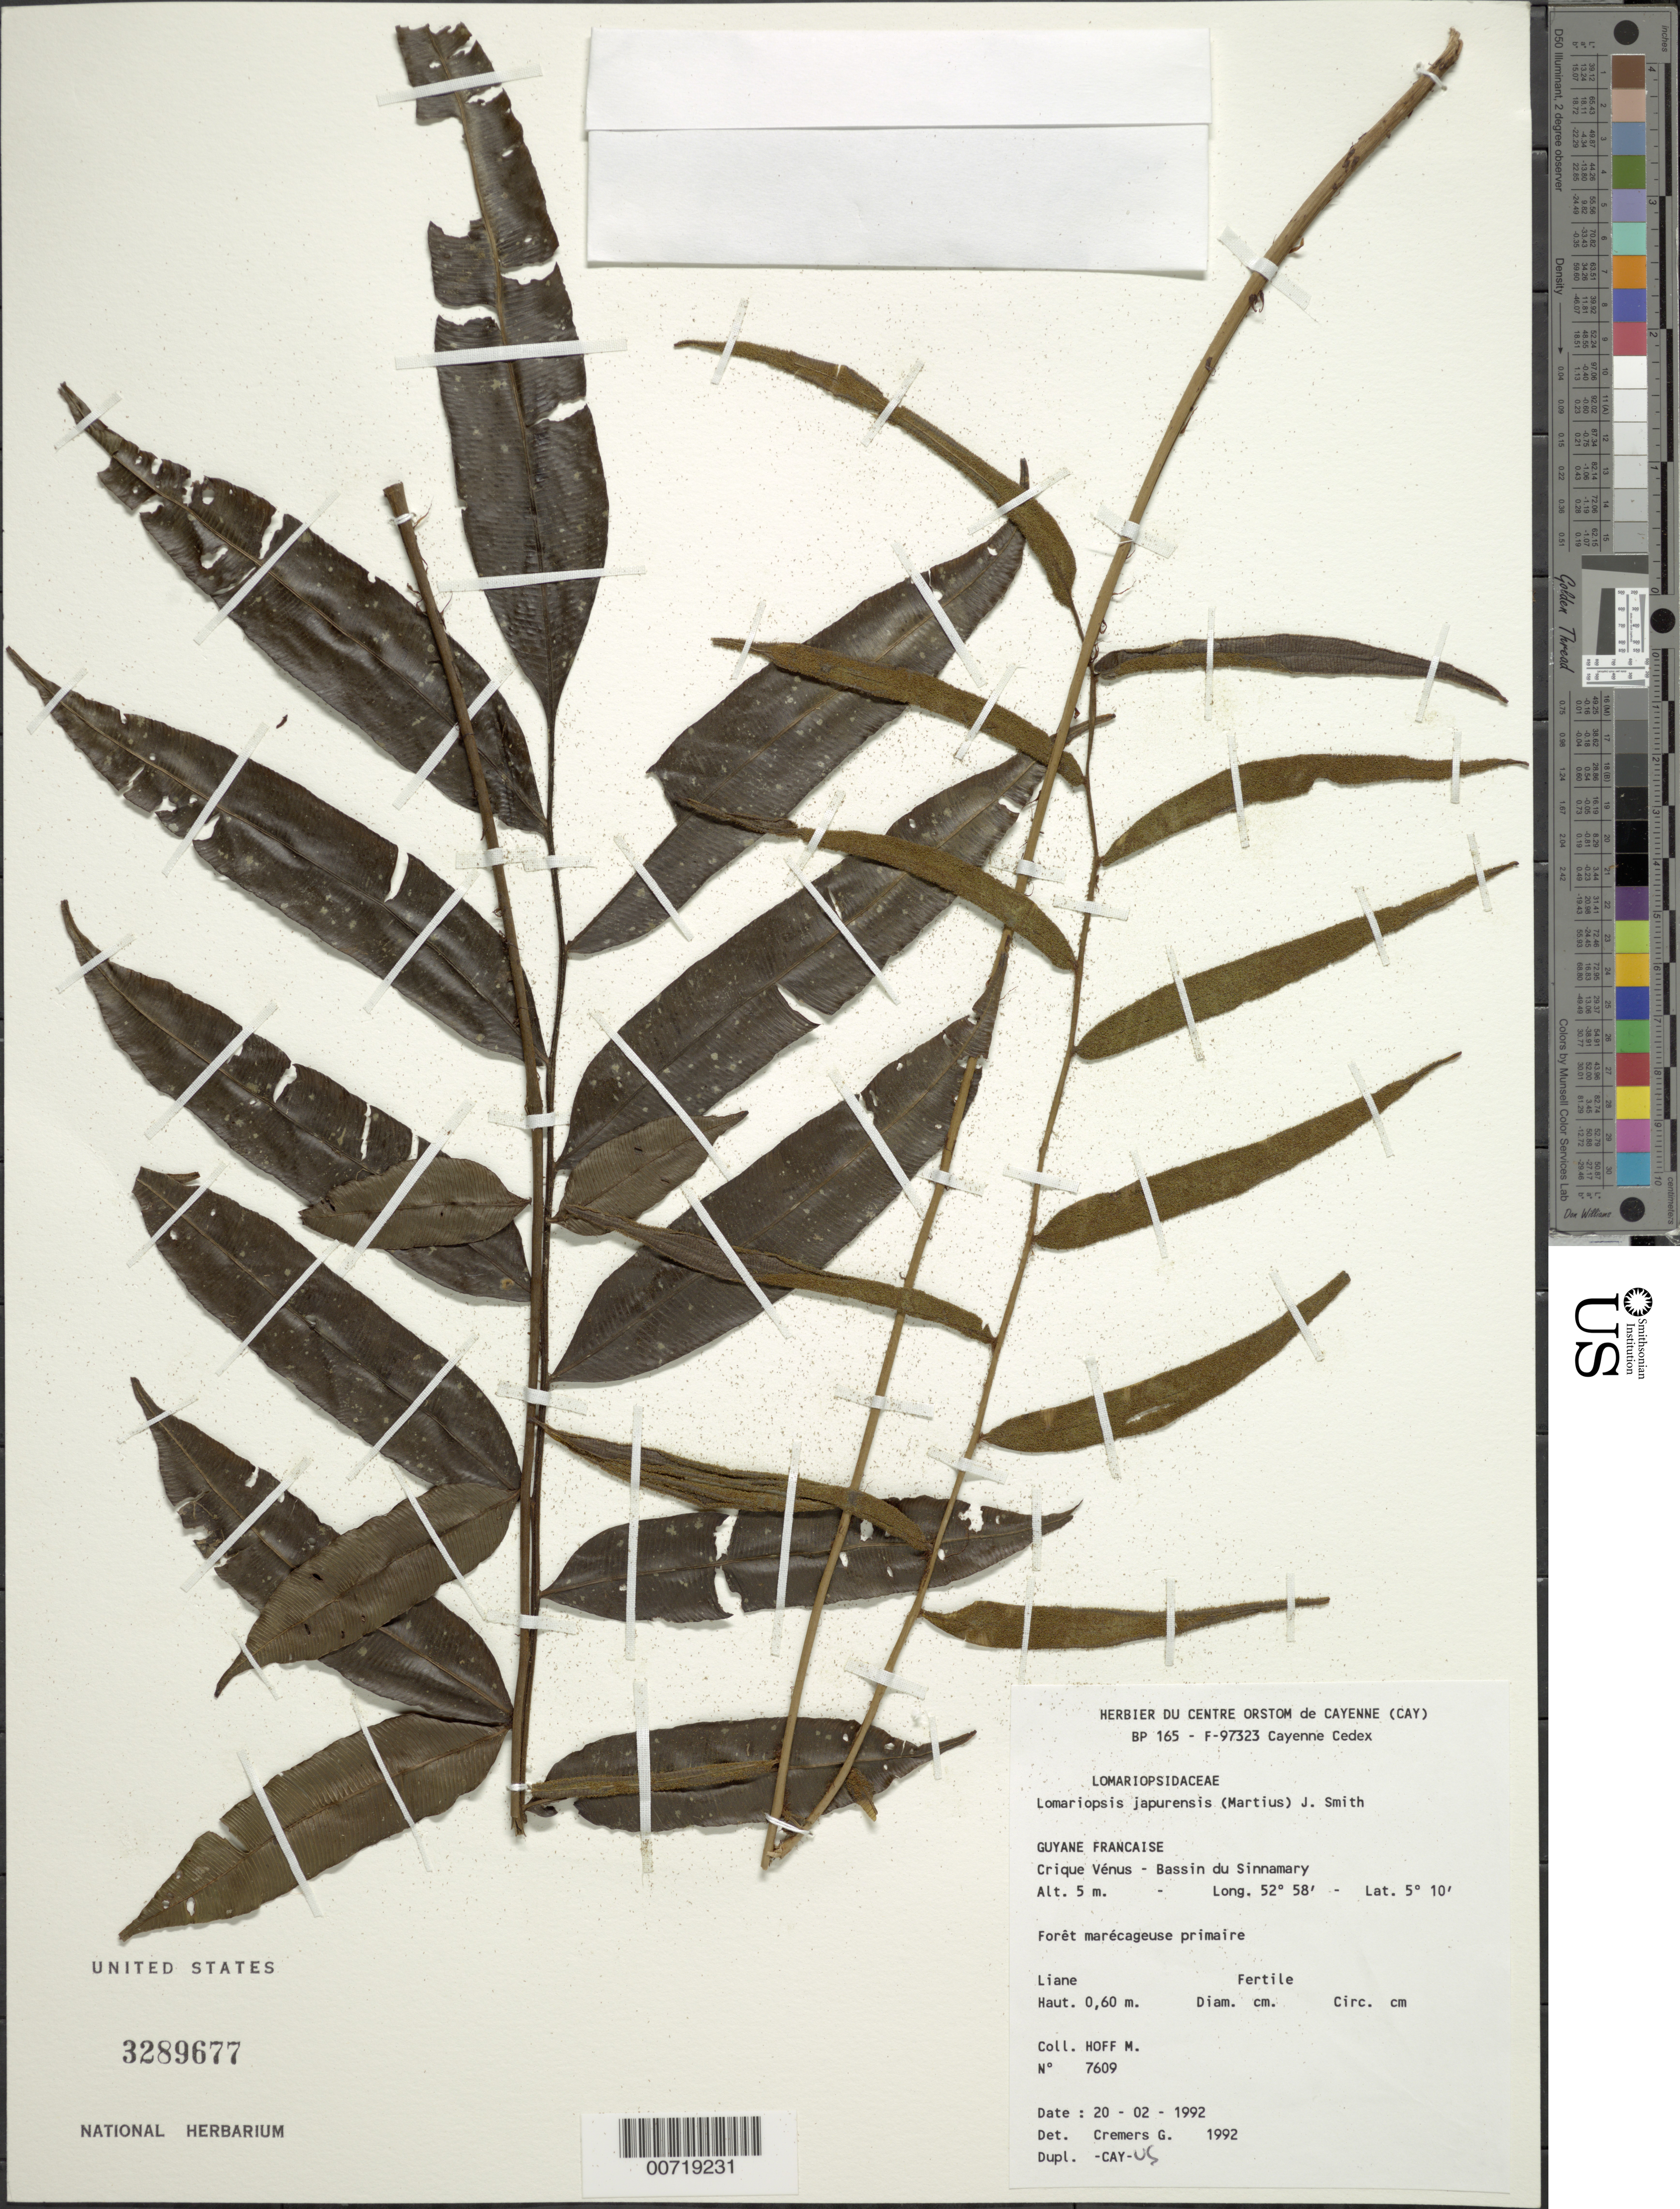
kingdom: Plantae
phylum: Tracheophyta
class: Polypodiopsida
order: Polypodiales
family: Lomariopsidaceae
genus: Lomariopsis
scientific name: Lomariopsis marginata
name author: Kuhn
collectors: M. Hoff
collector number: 7609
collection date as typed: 20-Feb-92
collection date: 1992-02-20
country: French Guiana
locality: Crique Vénus, Bassin du Sinnamary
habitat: Primary marshy forest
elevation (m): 5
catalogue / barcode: US 3289677